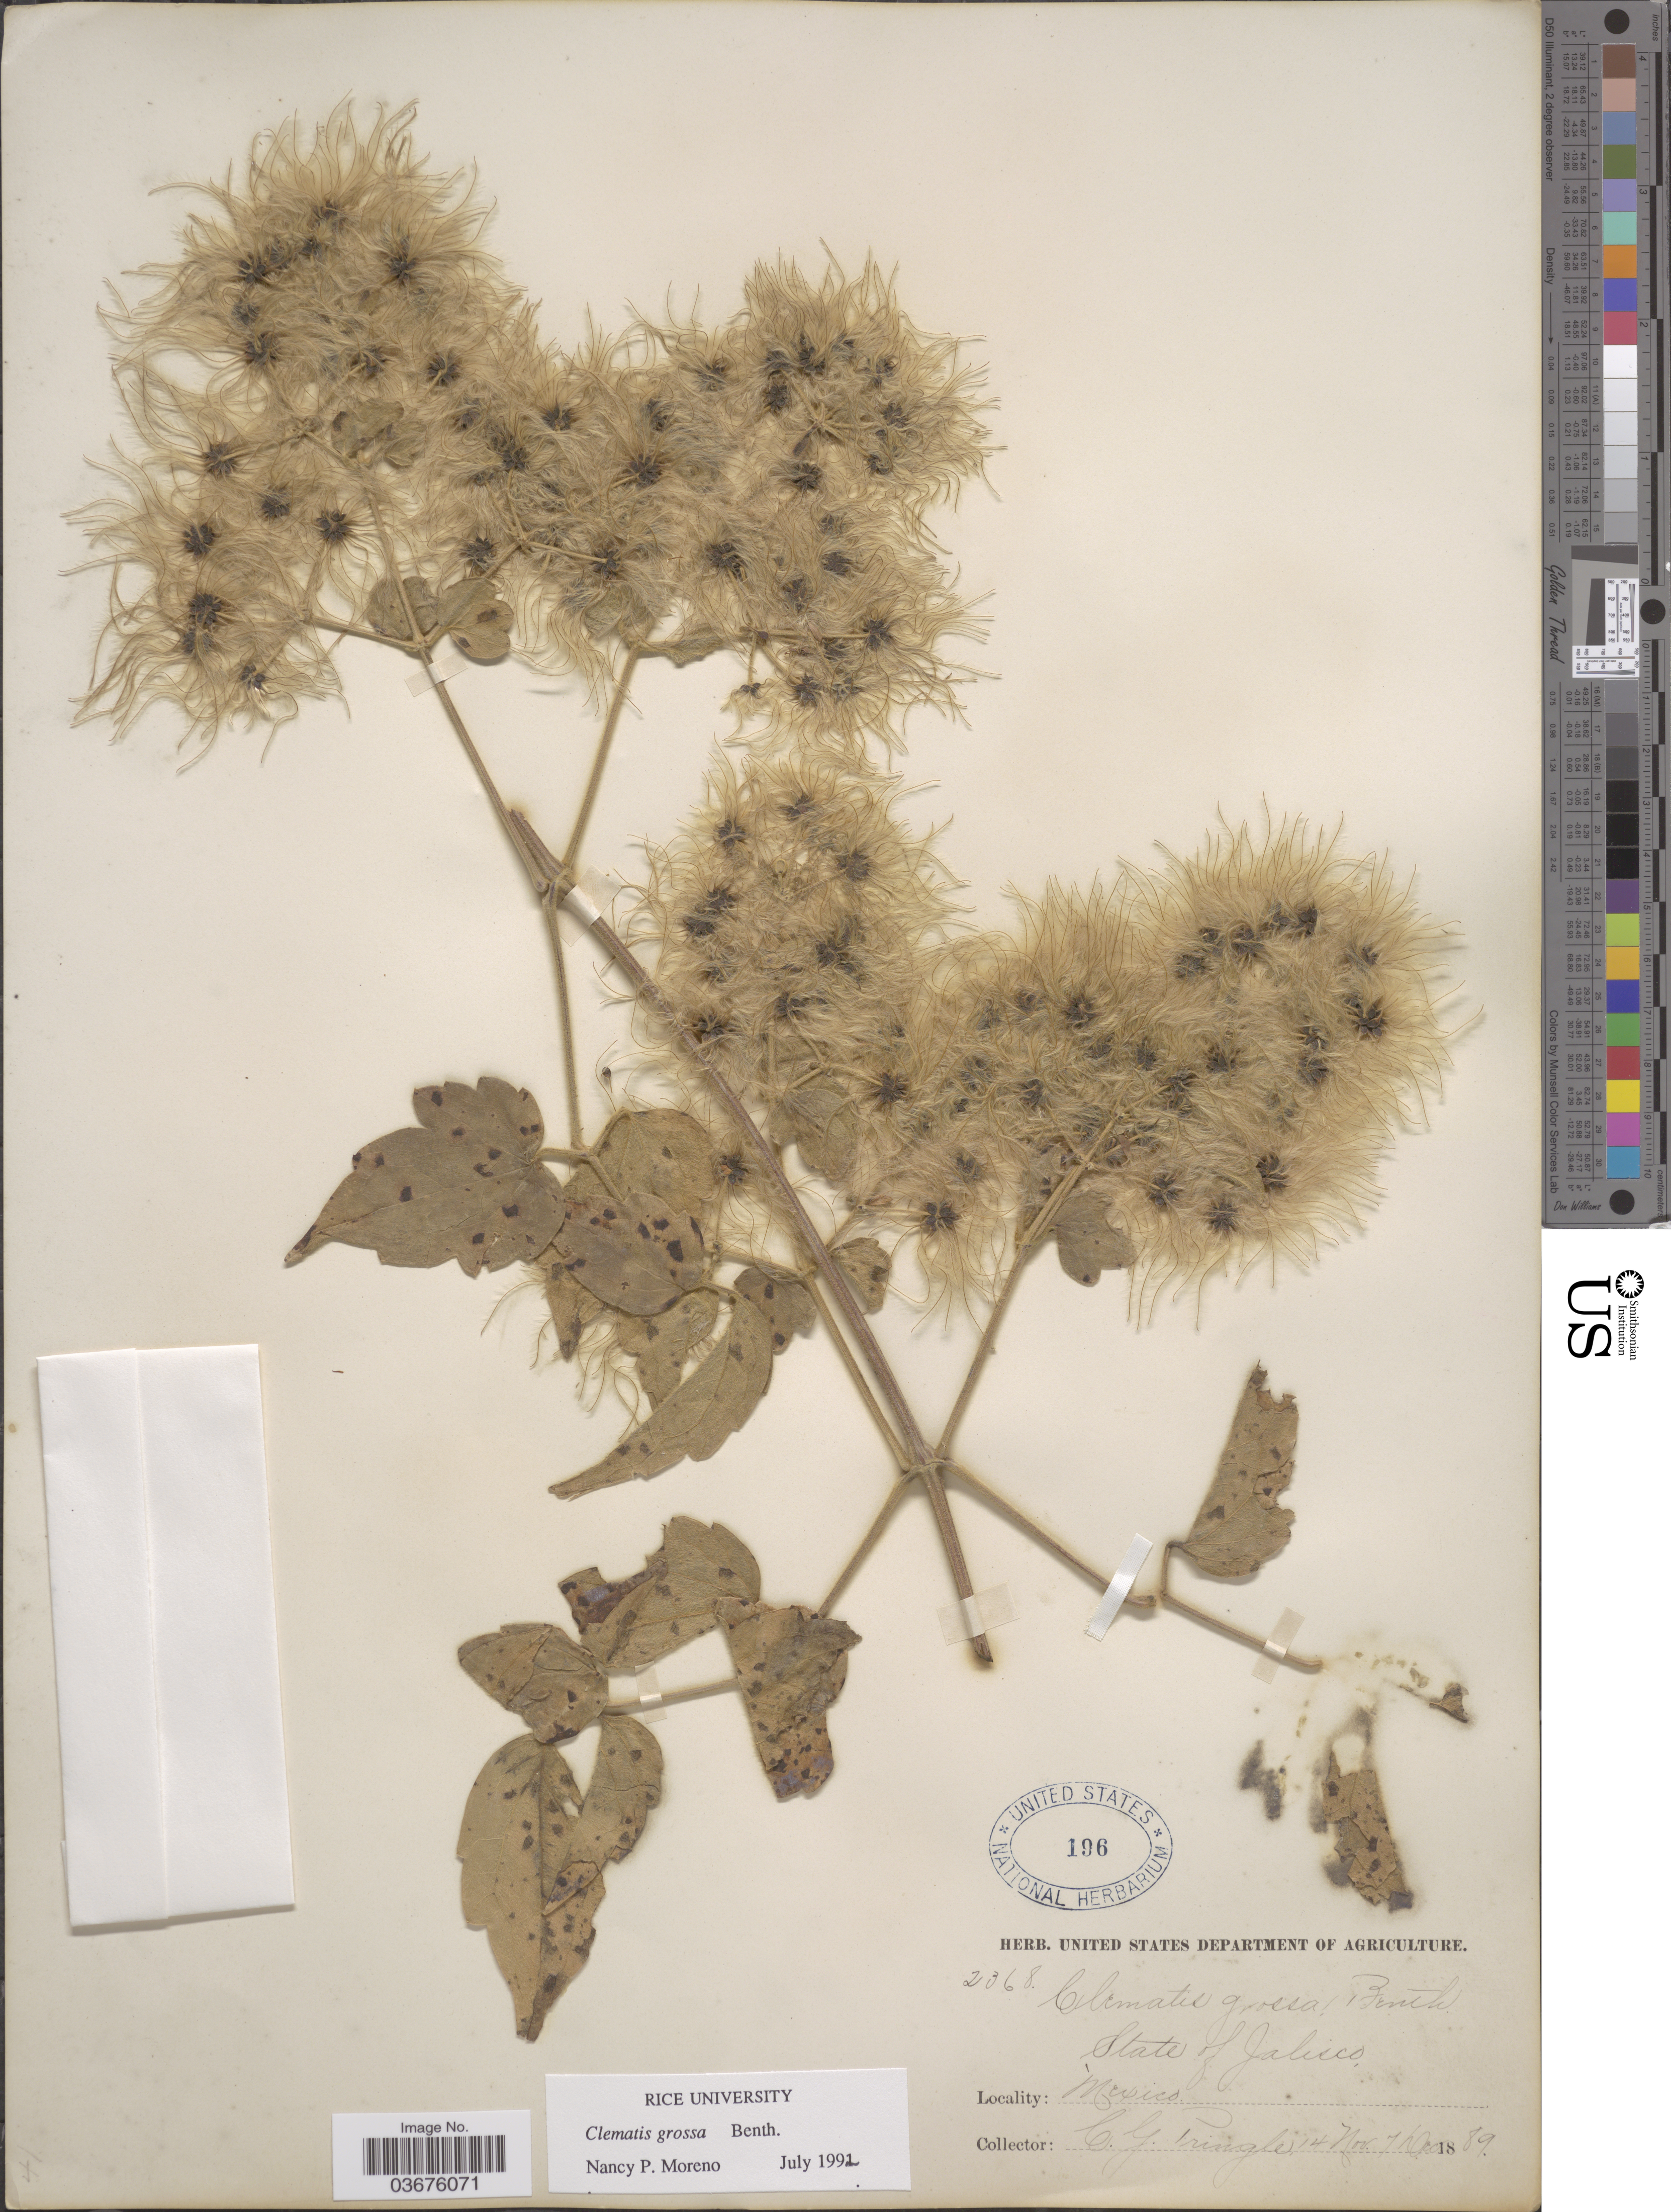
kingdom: Plantae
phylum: Tracheophyta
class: Magnoliopsida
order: Ranunculales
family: Ranunculaceae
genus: Clematis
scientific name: Clematis grossa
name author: Benth.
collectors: C. G. Pringle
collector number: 2368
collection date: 1889-11-14/1889-12-07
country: Mexico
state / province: Jalisco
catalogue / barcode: US 196